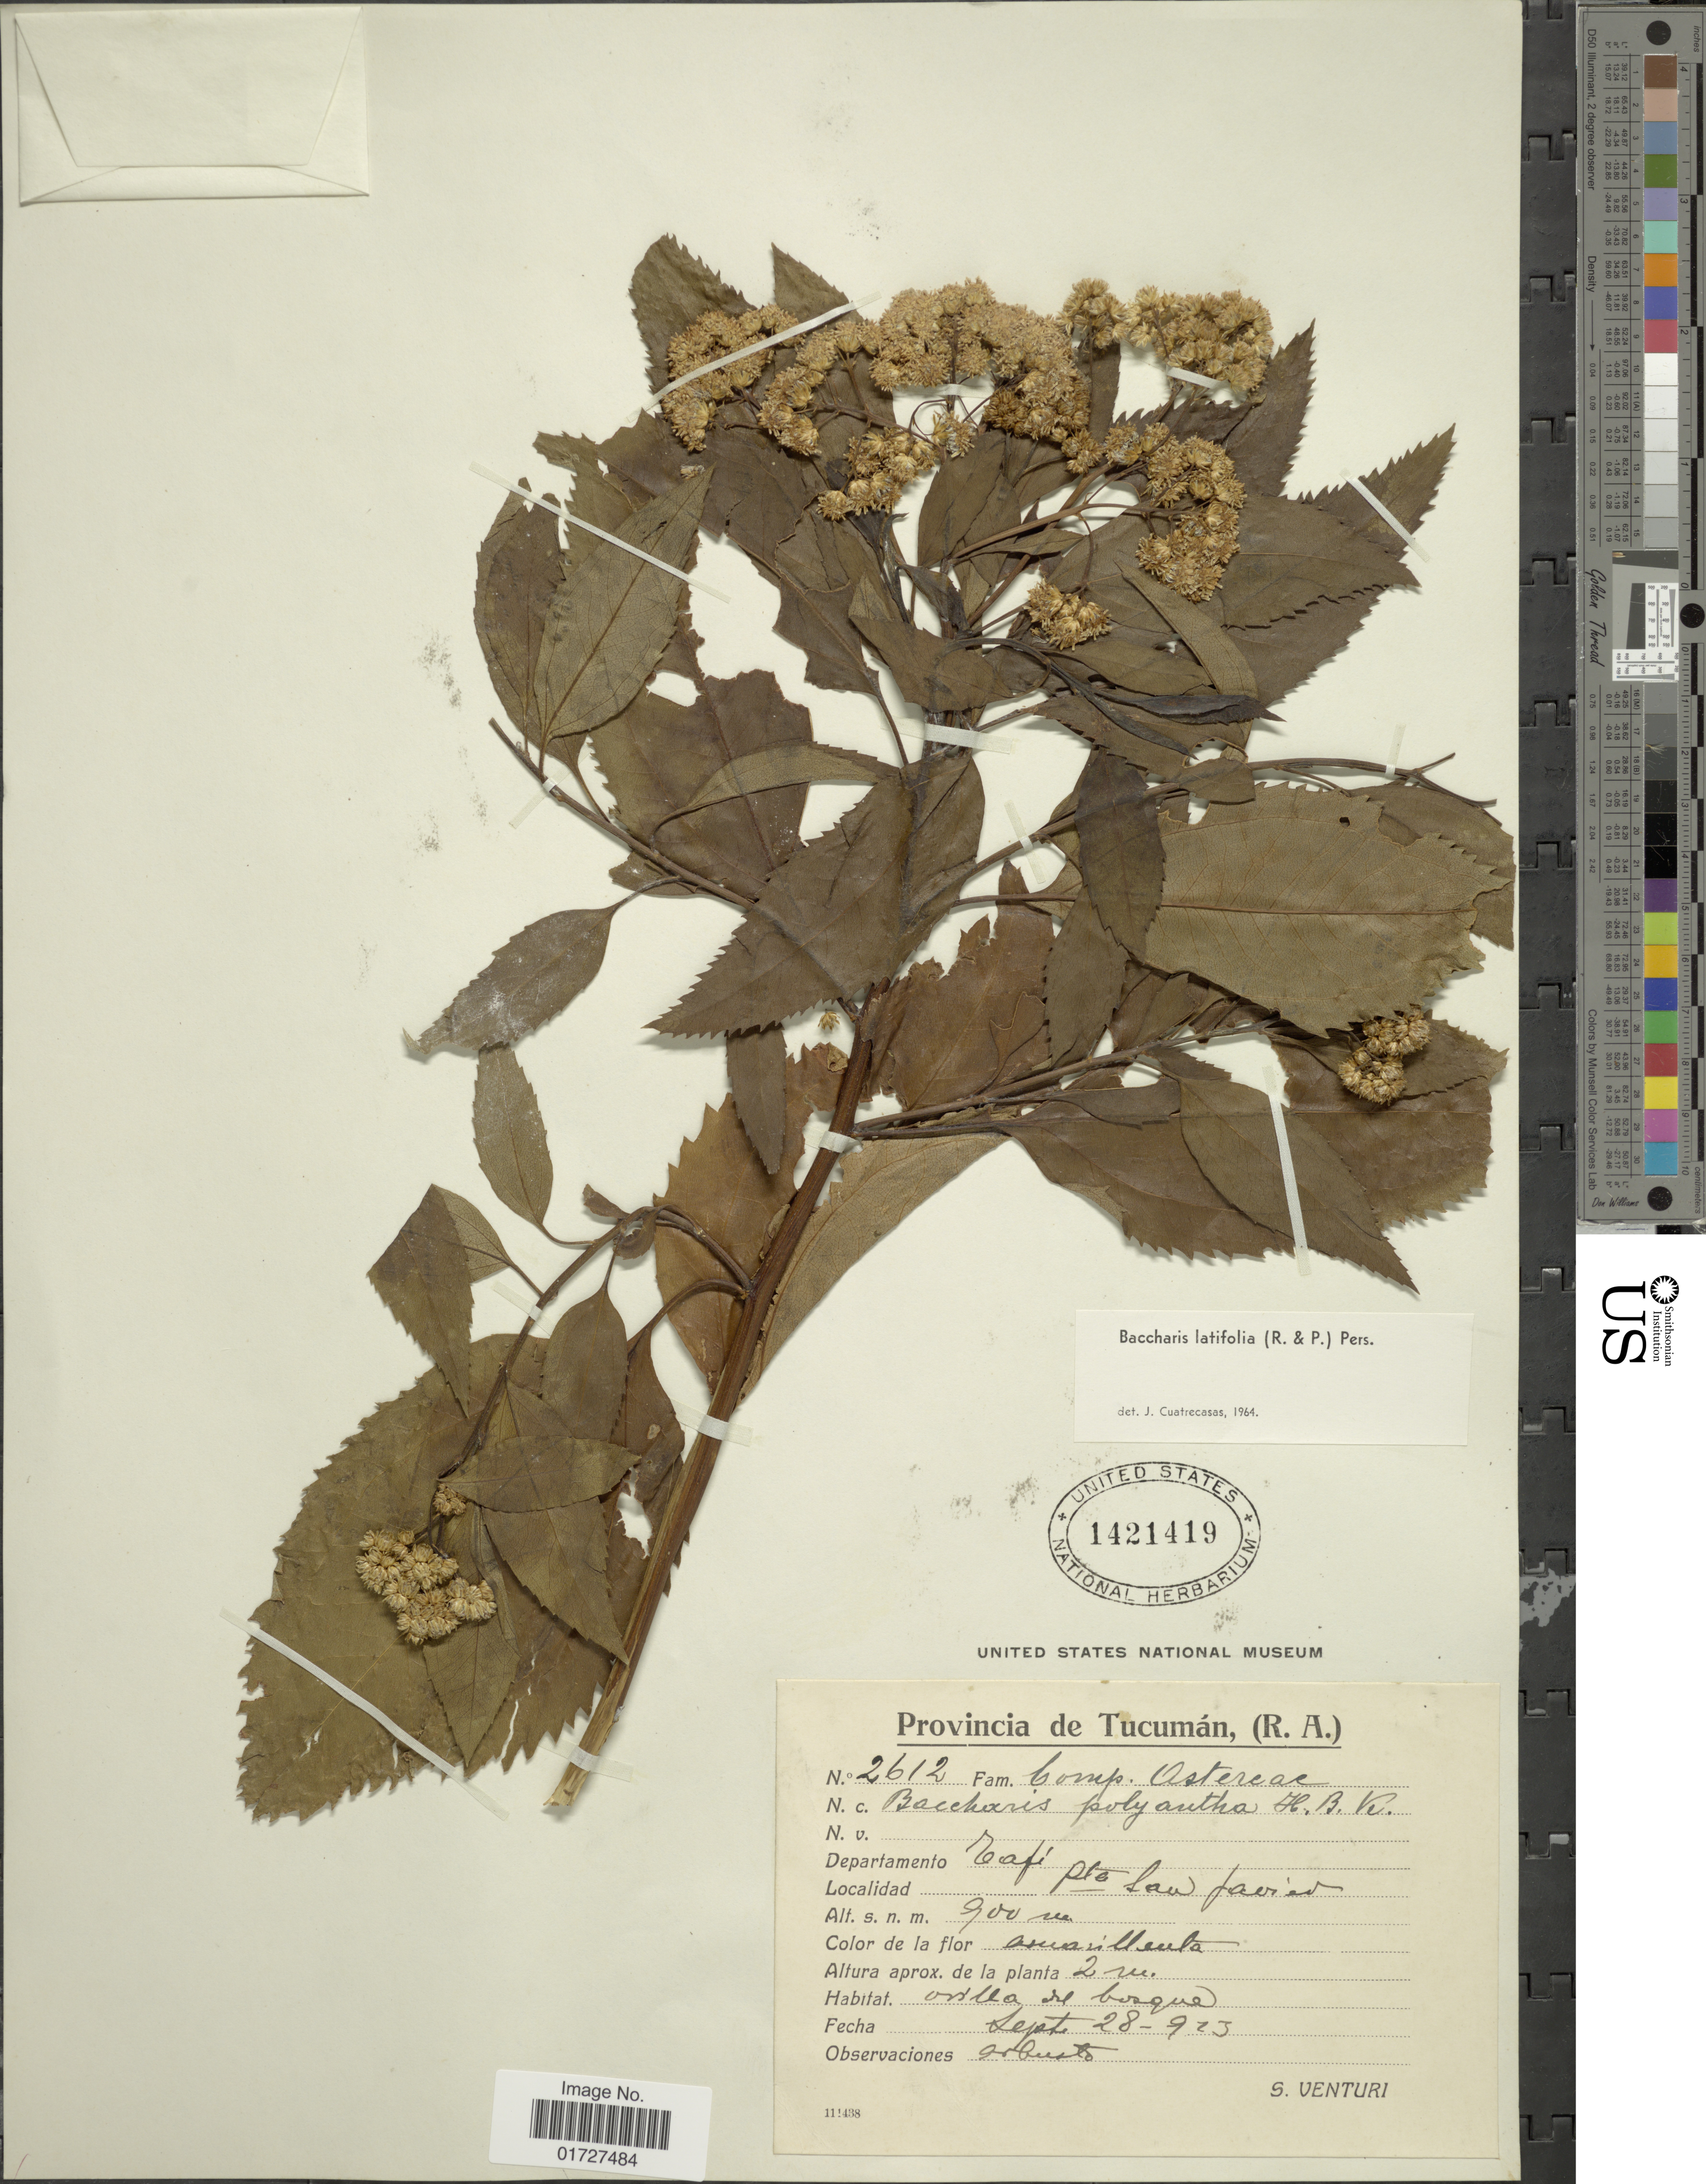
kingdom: Plantae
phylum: Tracheophyta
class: Magnoliopsida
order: Asterales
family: Asteraceae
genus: Baccharis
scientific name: Baccharis latifolia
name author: (Ruiz & Pav.) Pers.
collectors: S. Venturi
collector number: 2612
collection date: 1923-09-28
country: Argentina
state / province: Tucuman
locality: Departamento Tafi, Pto. San Javier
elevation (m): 900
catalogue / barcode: US 1421419